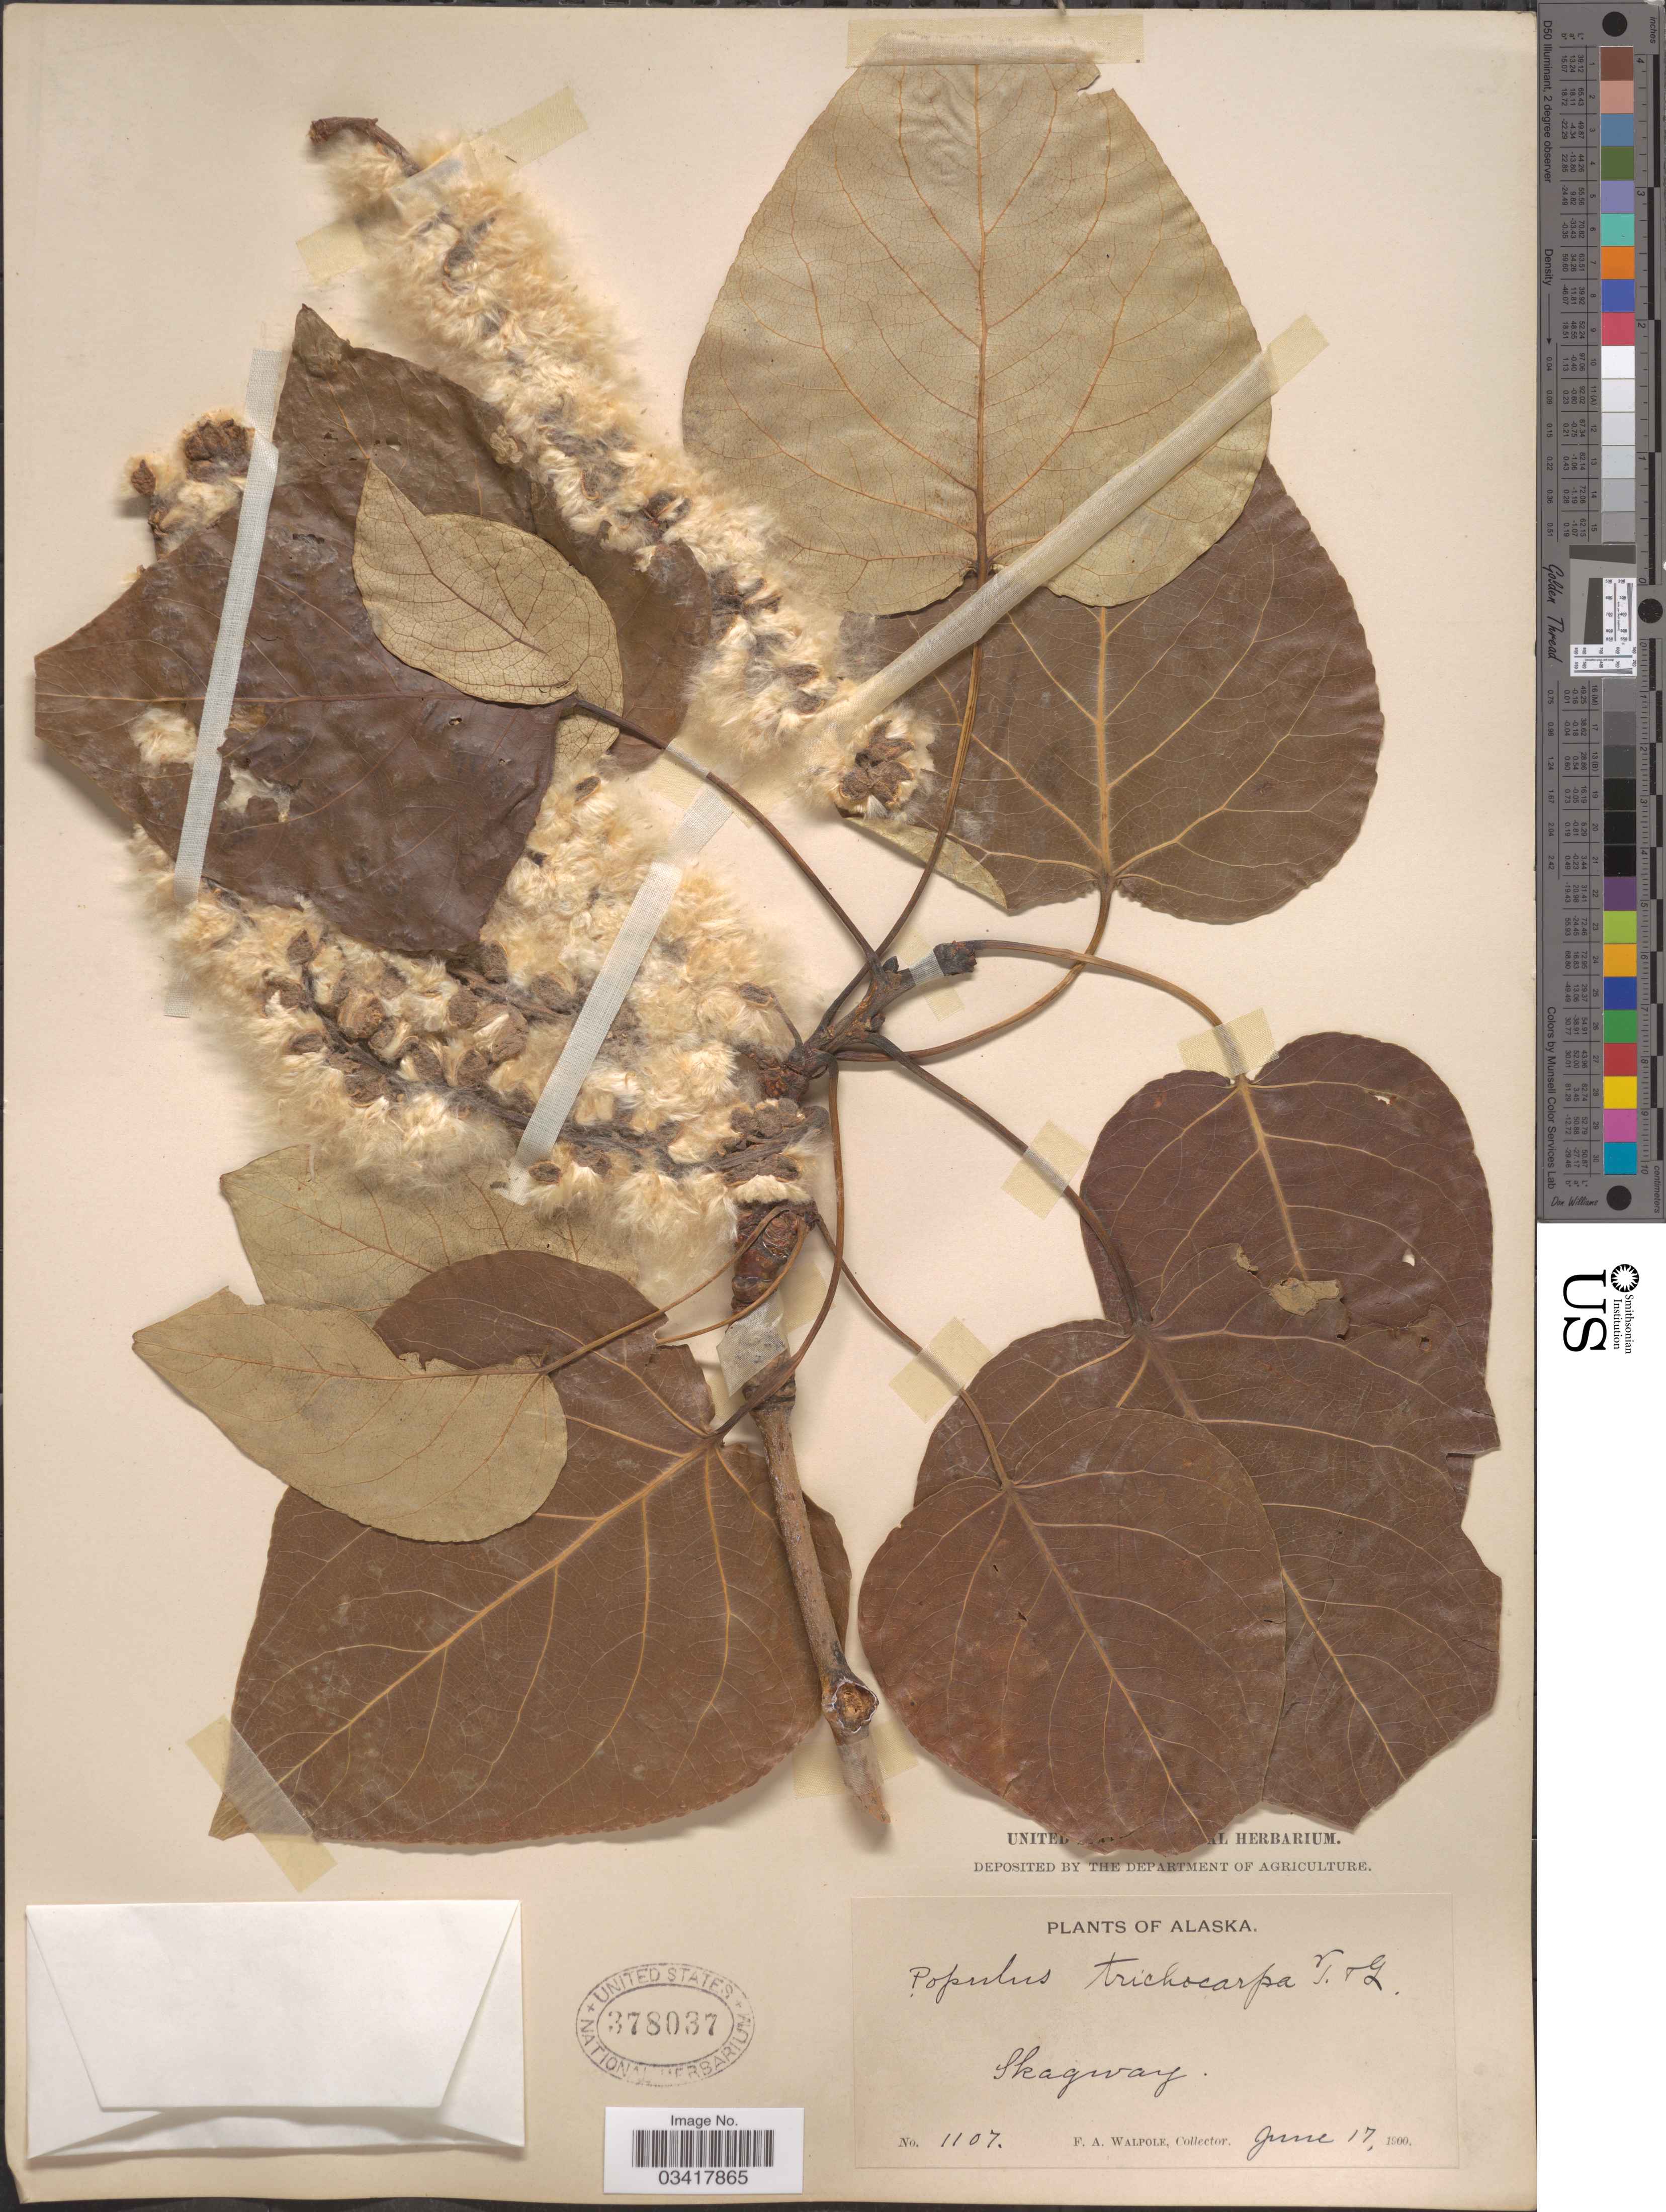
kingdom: Plantae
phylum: Tracheophyta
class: Magnoliopsida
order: Malpighiales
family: Salicaceae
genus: Populus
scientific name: Populus trichocarpa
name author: Torr. & A. Gray ex W. Hook.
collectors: F. Walpole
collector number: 1107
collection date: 1900-06-17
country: United States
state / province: Alaska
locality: Skagway.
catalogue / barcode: US 378037